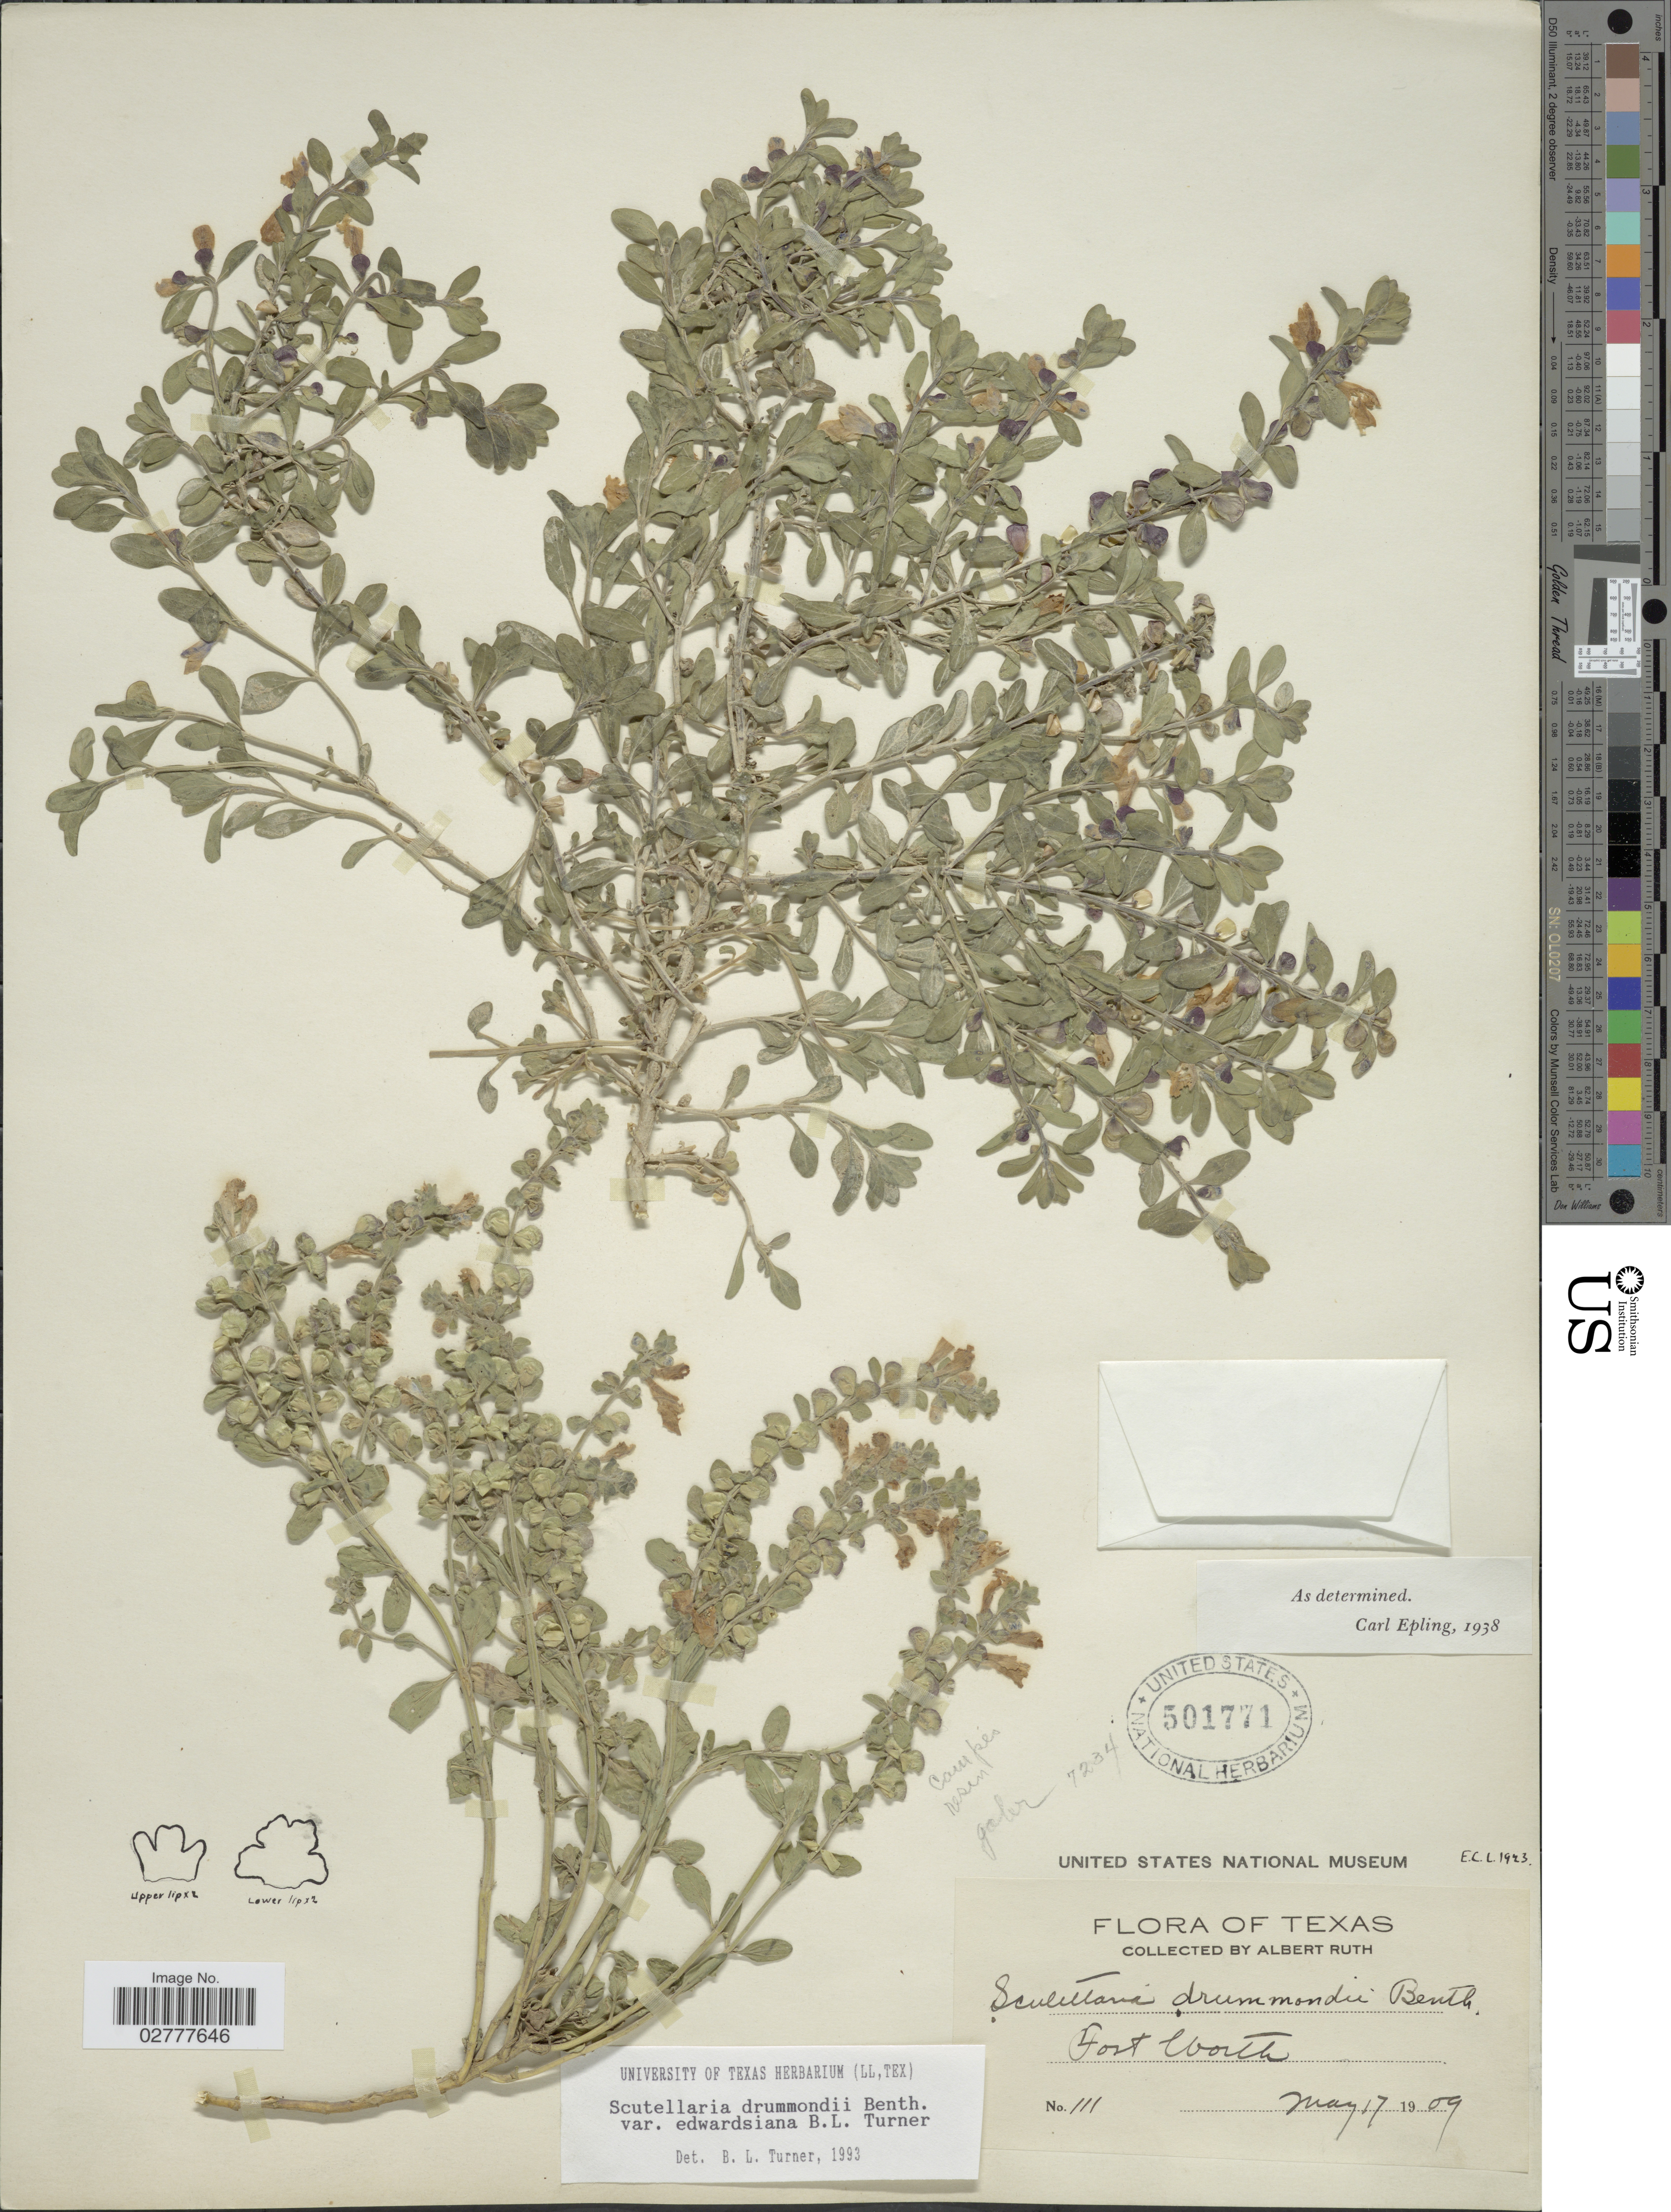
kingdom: Plantae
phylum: Tracheophyta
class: Magnoliopsida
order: Lamiales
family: Lamiaceae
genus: Scutellaria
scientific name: Scutellaria drummondii var. edwardsiana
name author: Benth.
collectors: A. Ruth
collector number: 111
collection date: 1909-05-17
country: United States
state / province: Texas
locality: Fort Worth.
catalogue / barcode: US 501771